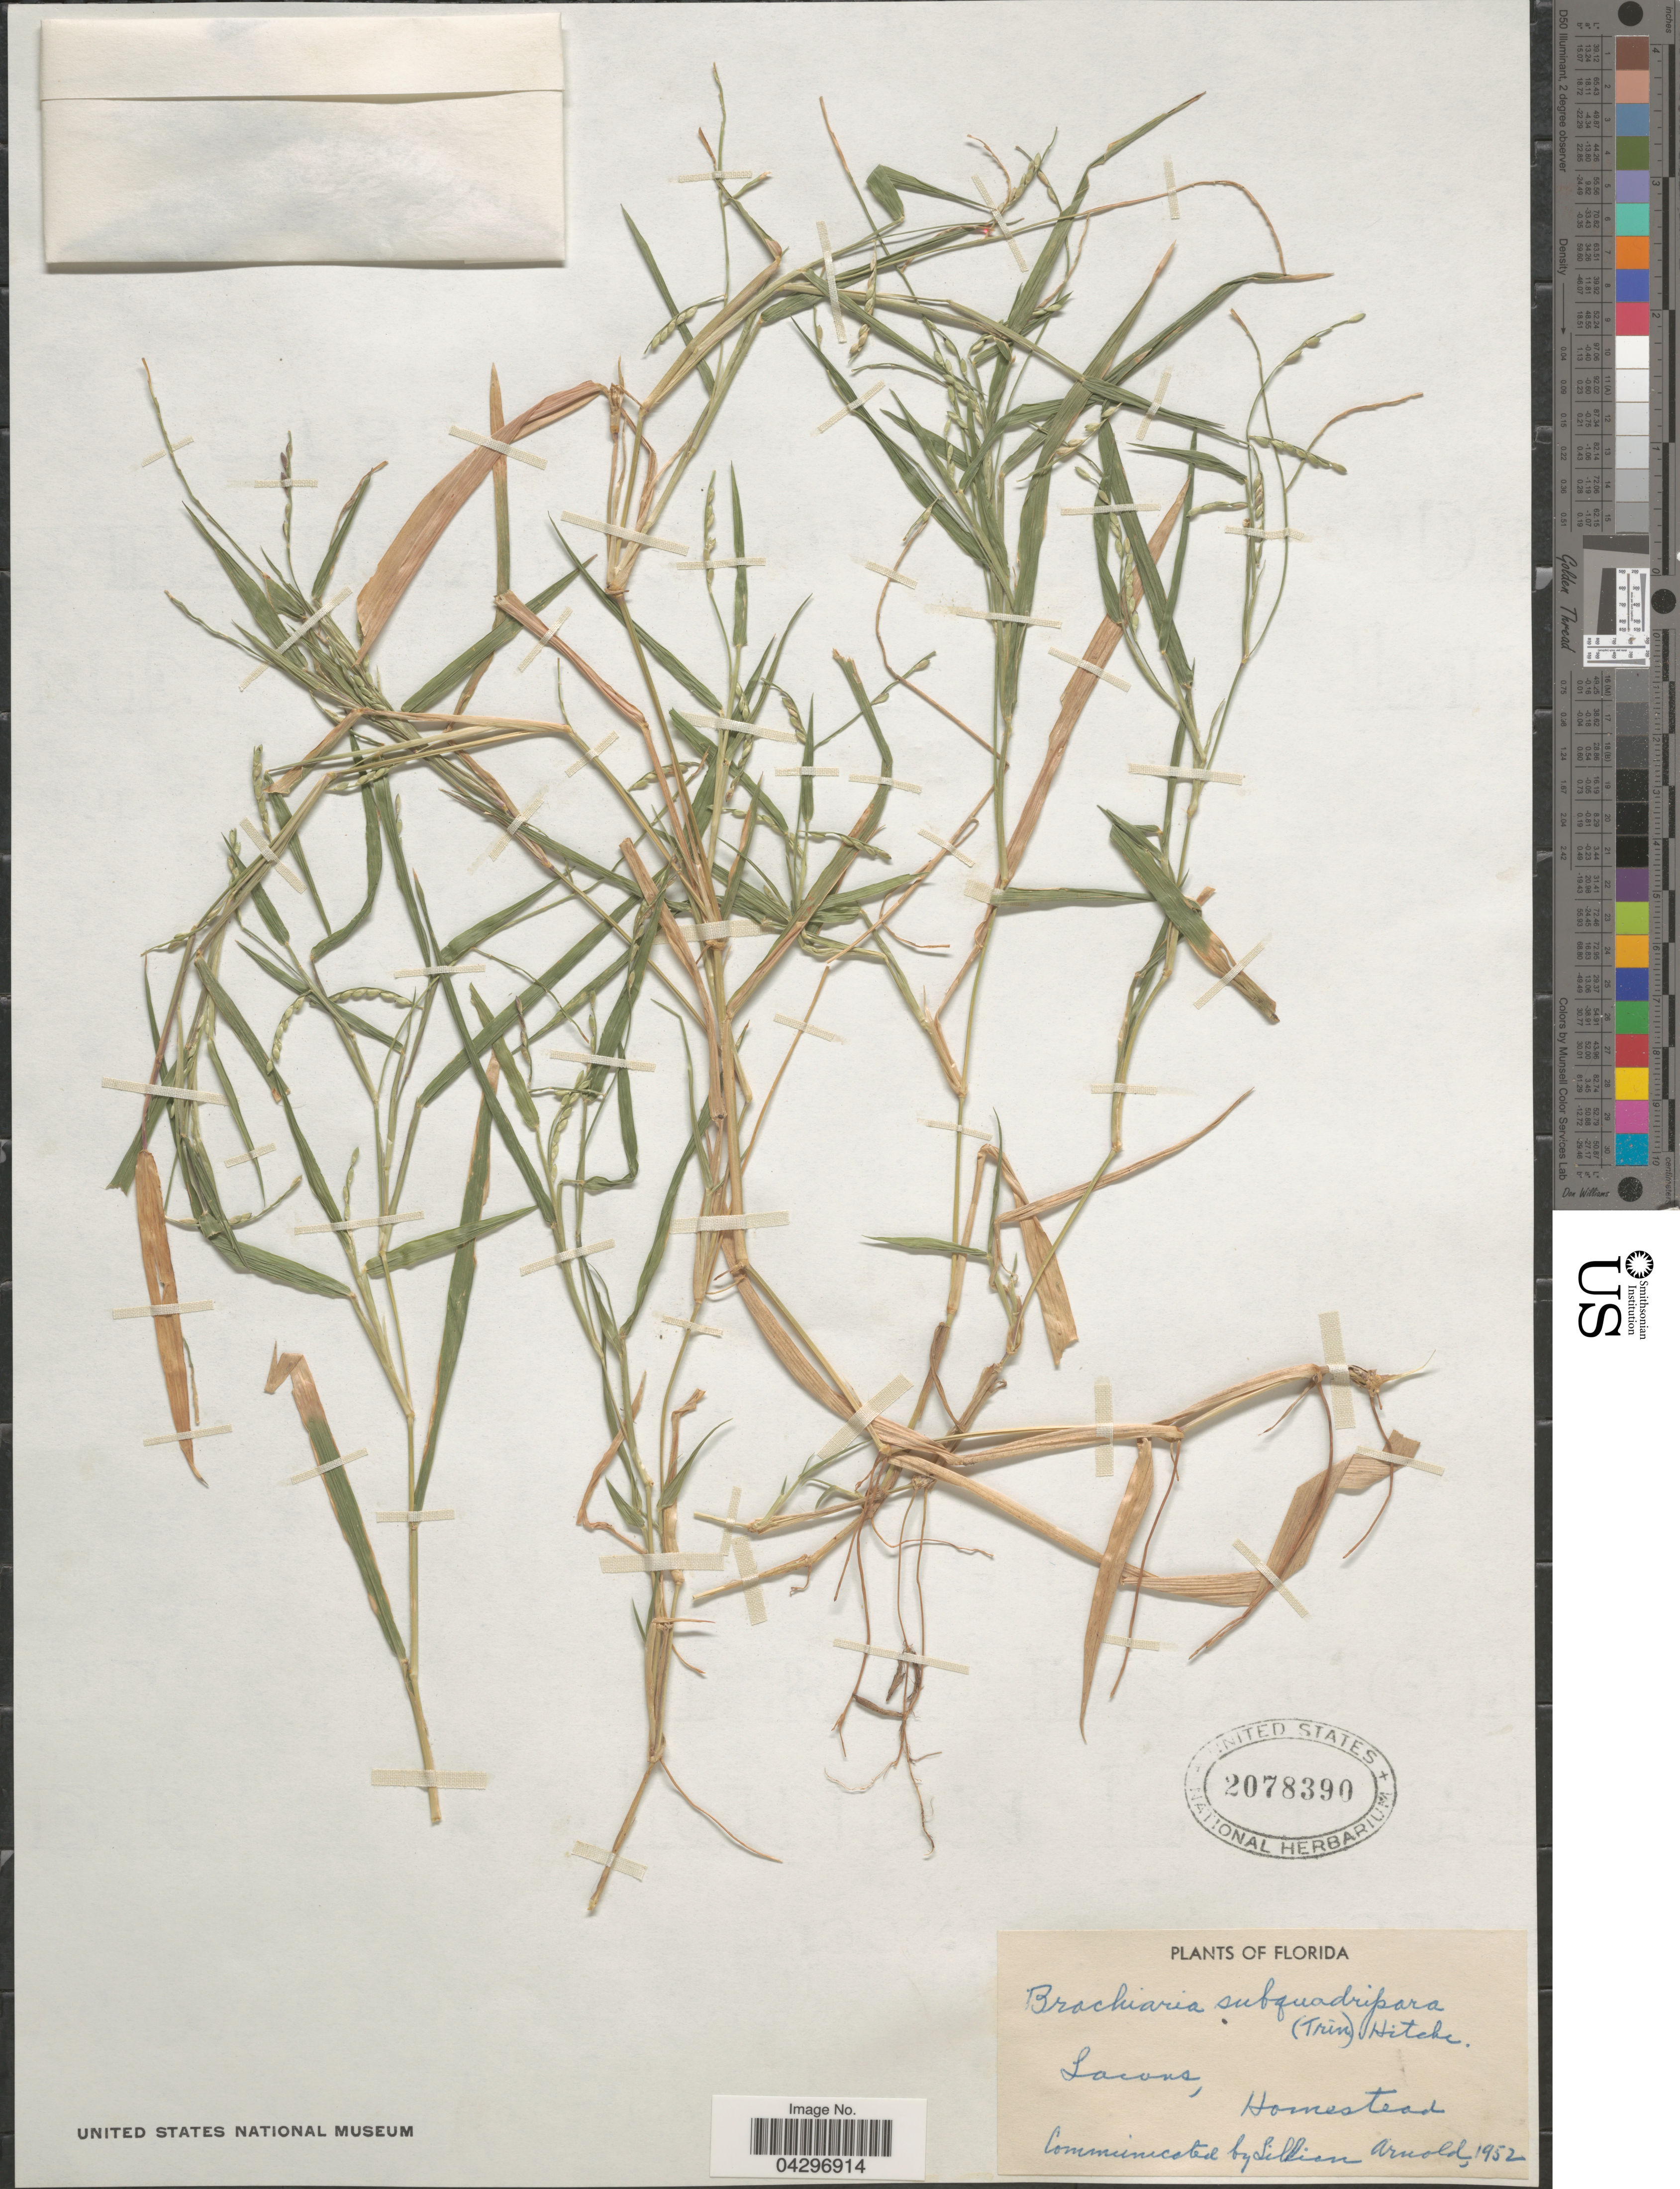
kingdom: Plantae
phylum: Tracheophyta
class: Liliopsida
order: Poales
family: Poaceae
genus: Urochloa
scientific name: Urochloa distachya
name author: (L.) T.Q. Nguyen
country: United States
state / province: Florida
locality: Lawns, Homestead.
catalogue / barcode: US 2078390